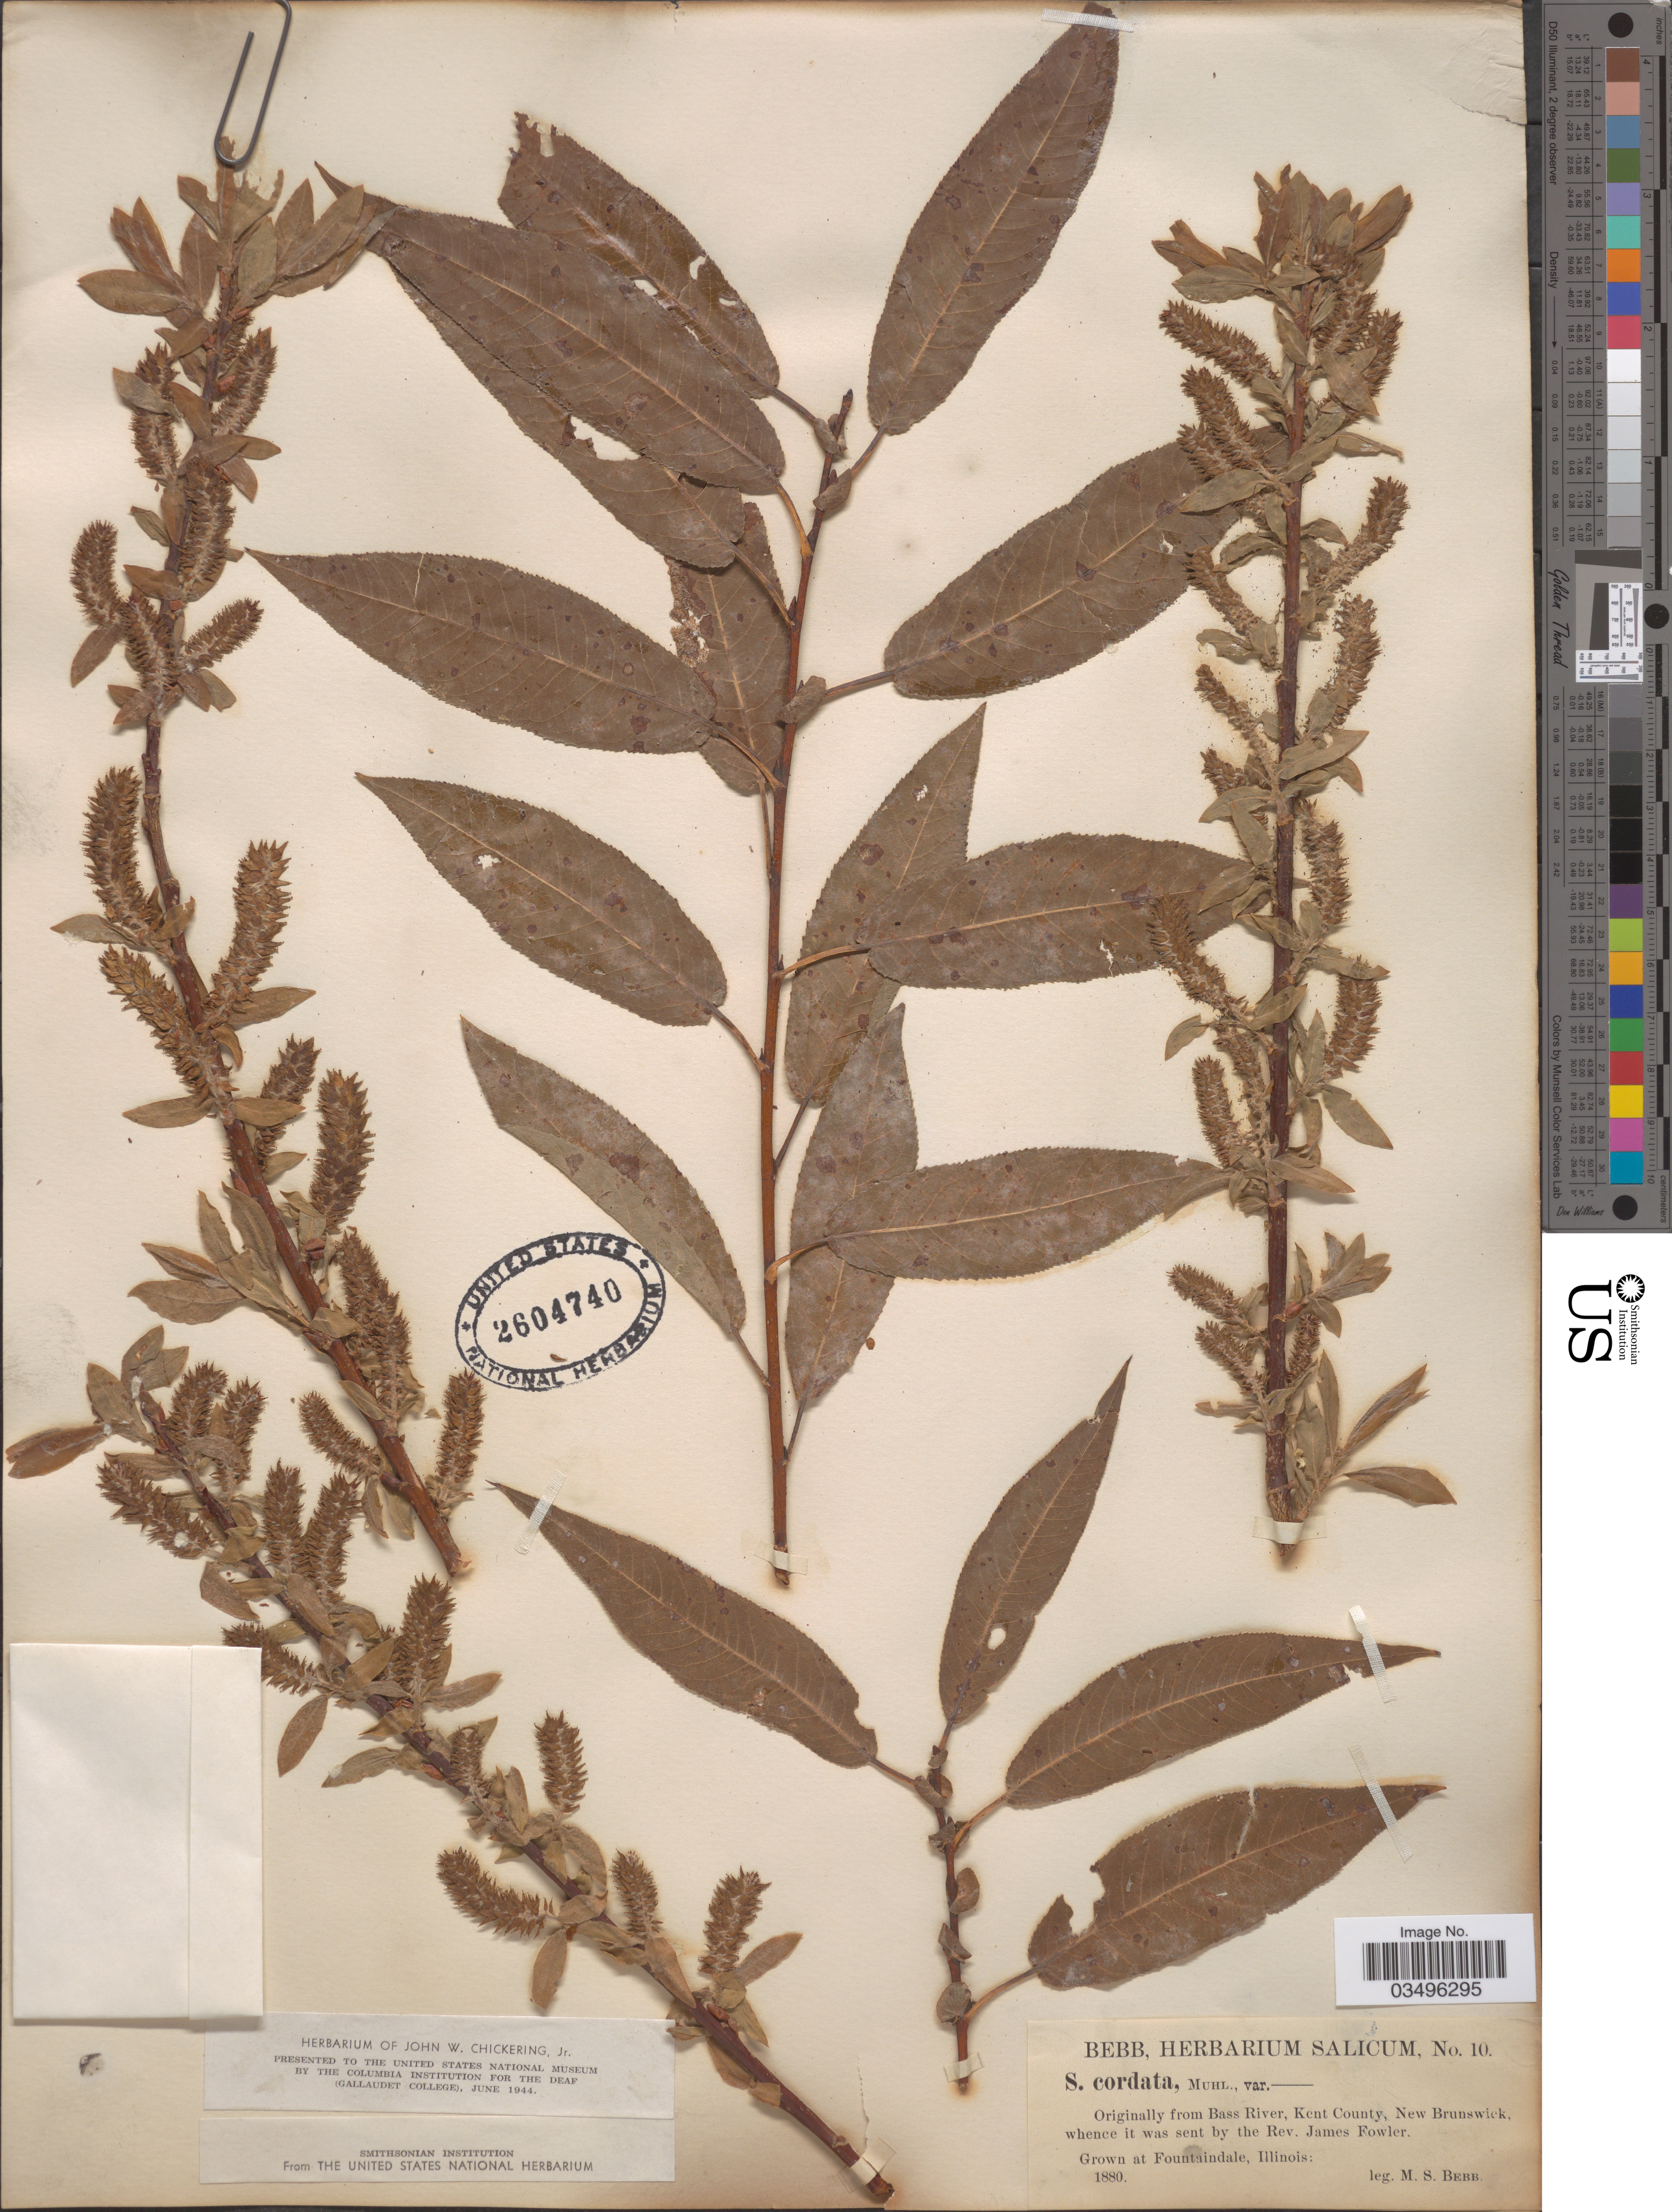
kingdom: Plantae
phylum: Tracheophyta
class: Magnoliopsida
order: Malpighiales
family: Salicaceae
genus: Salix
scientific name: Salix cordata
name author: Michx.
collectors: M. Bebb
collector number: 10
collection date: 1880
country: United States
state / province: Illinois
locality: Grown at Fountaindale.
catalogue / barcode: US 2604740